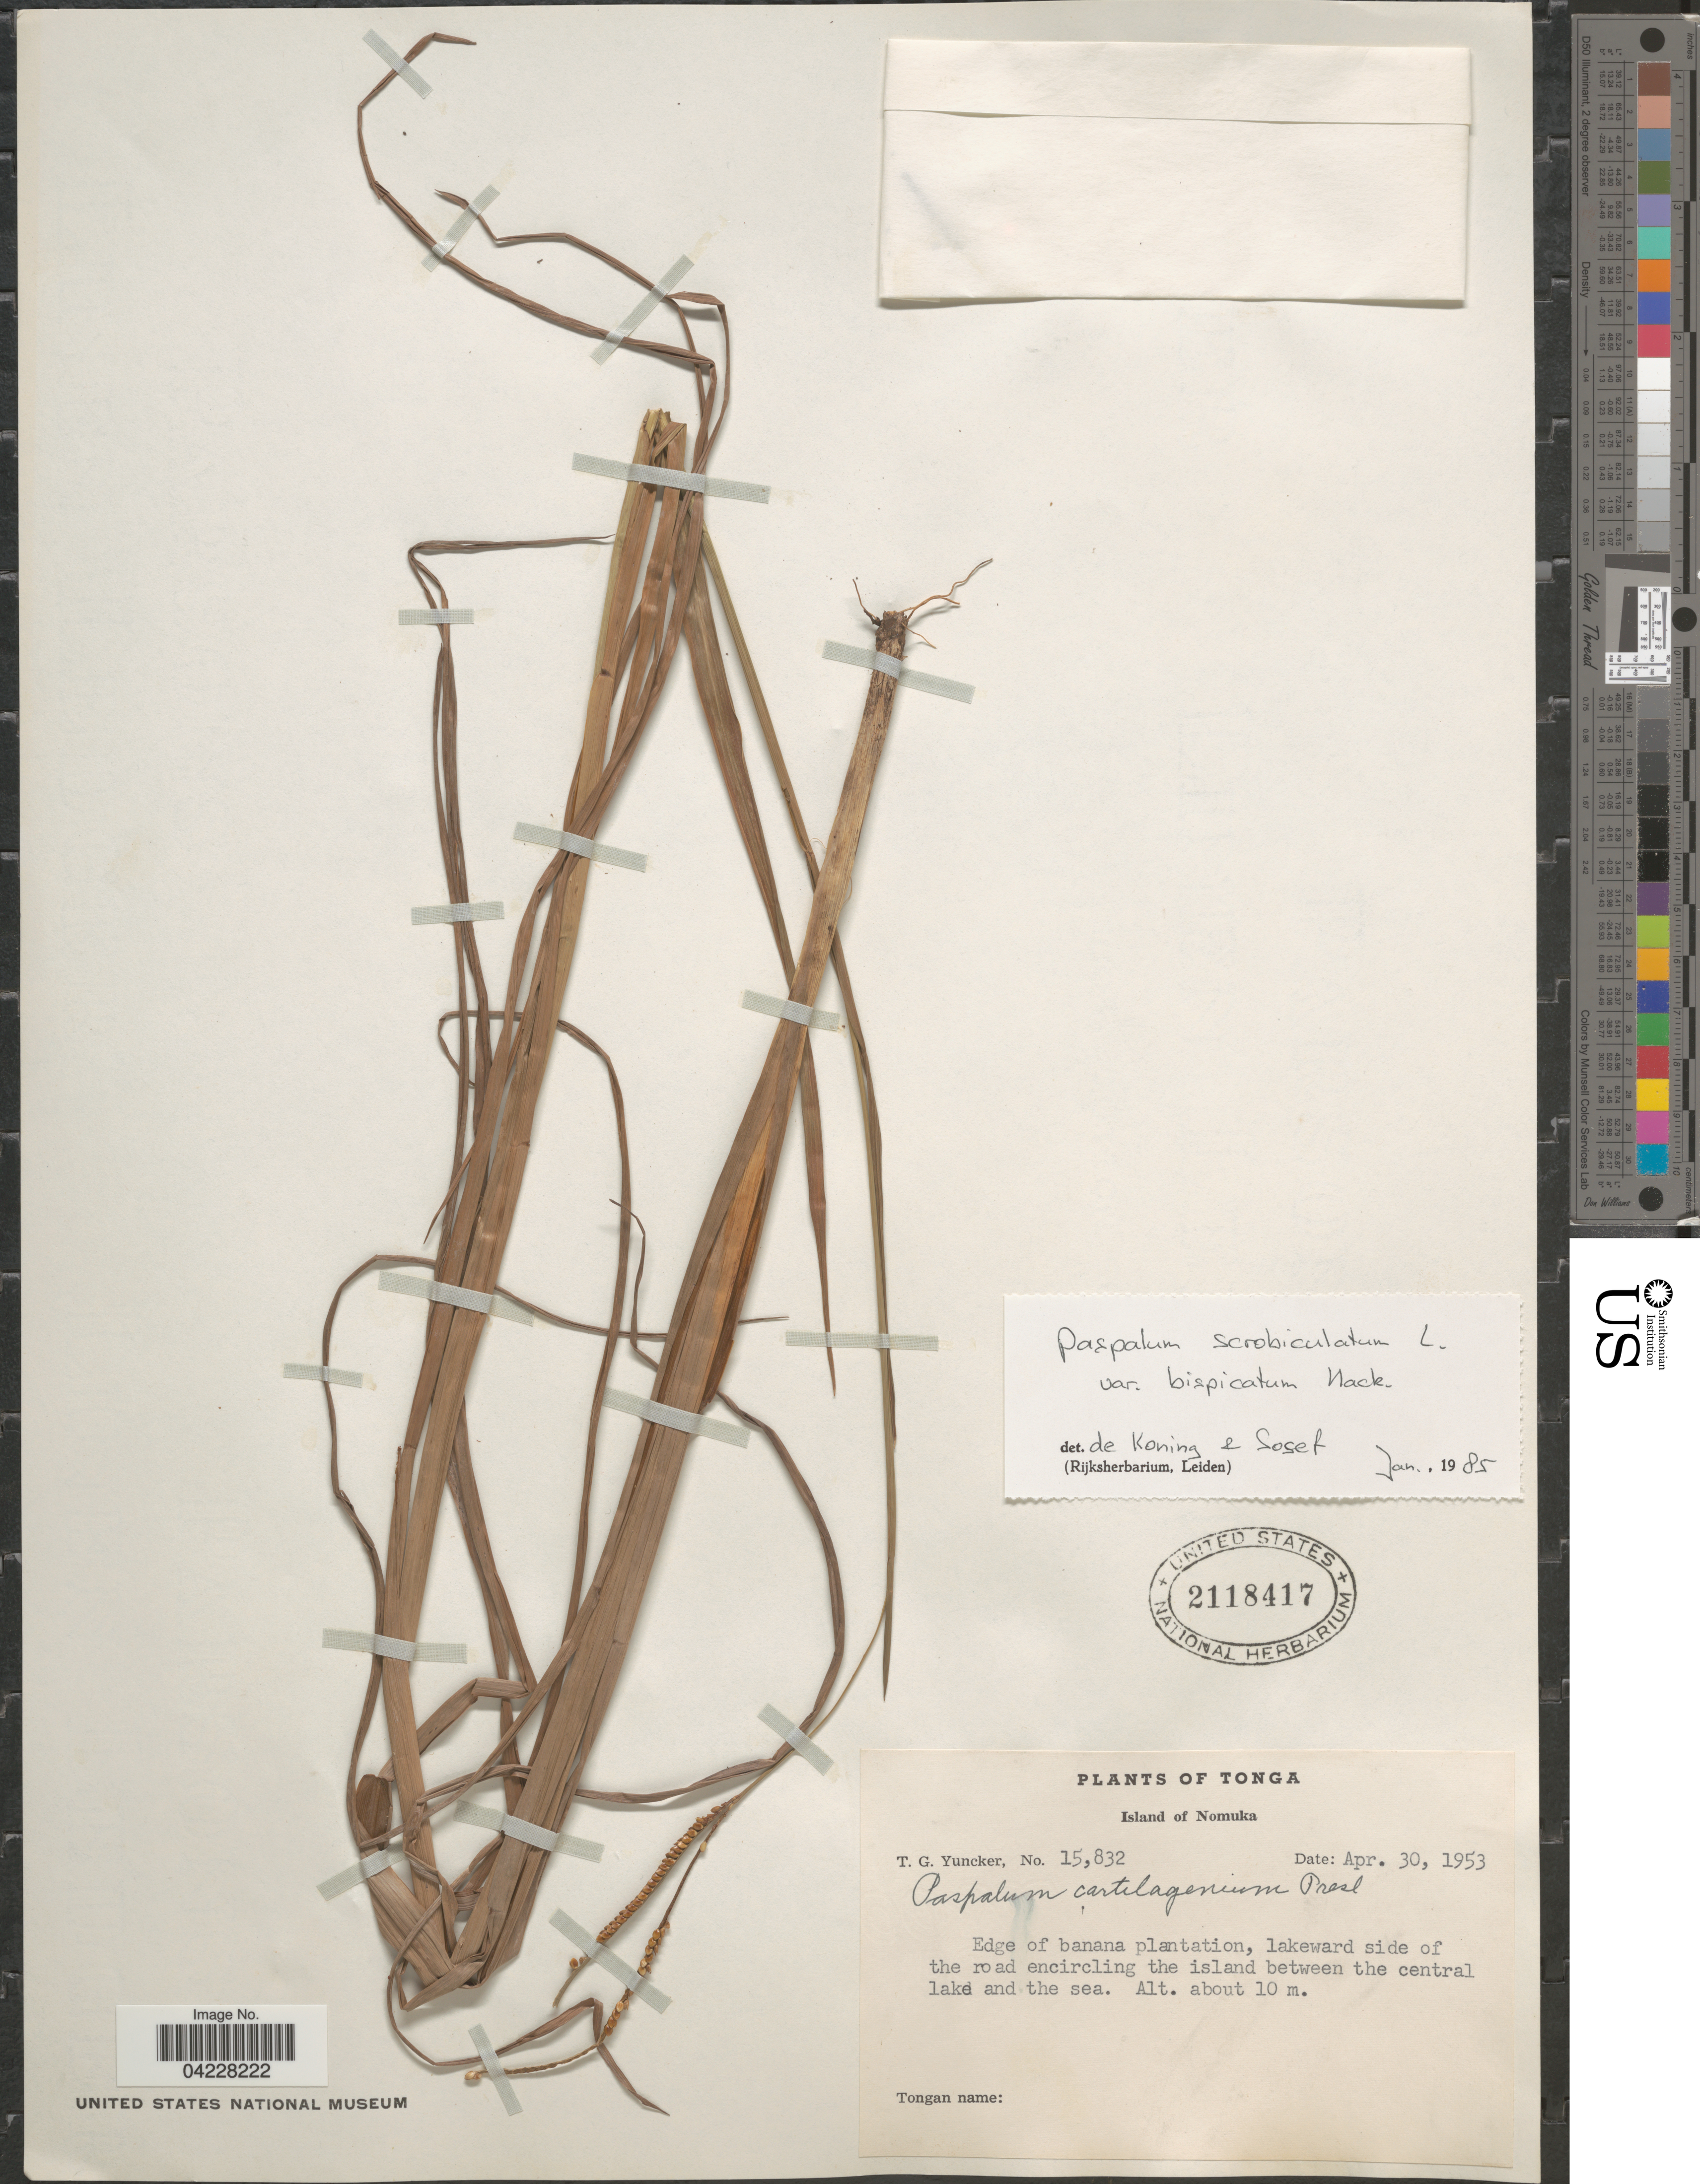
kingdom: Plantae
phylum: Tracheophyta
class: Liliopsida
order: Poales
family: Poaceae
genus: Paspalum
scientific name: Paspalum scrobiculatum var. bispicatum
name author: Hack. ex Merr.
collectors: T. G. Yuncker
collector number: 15832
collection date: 1953-04-30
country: Tonga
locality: Island of Nomuka. Edge of banana plantation, lakeward side of the road encircling the island between the central lake and the sea.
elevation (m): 10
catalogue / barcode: US 2118417